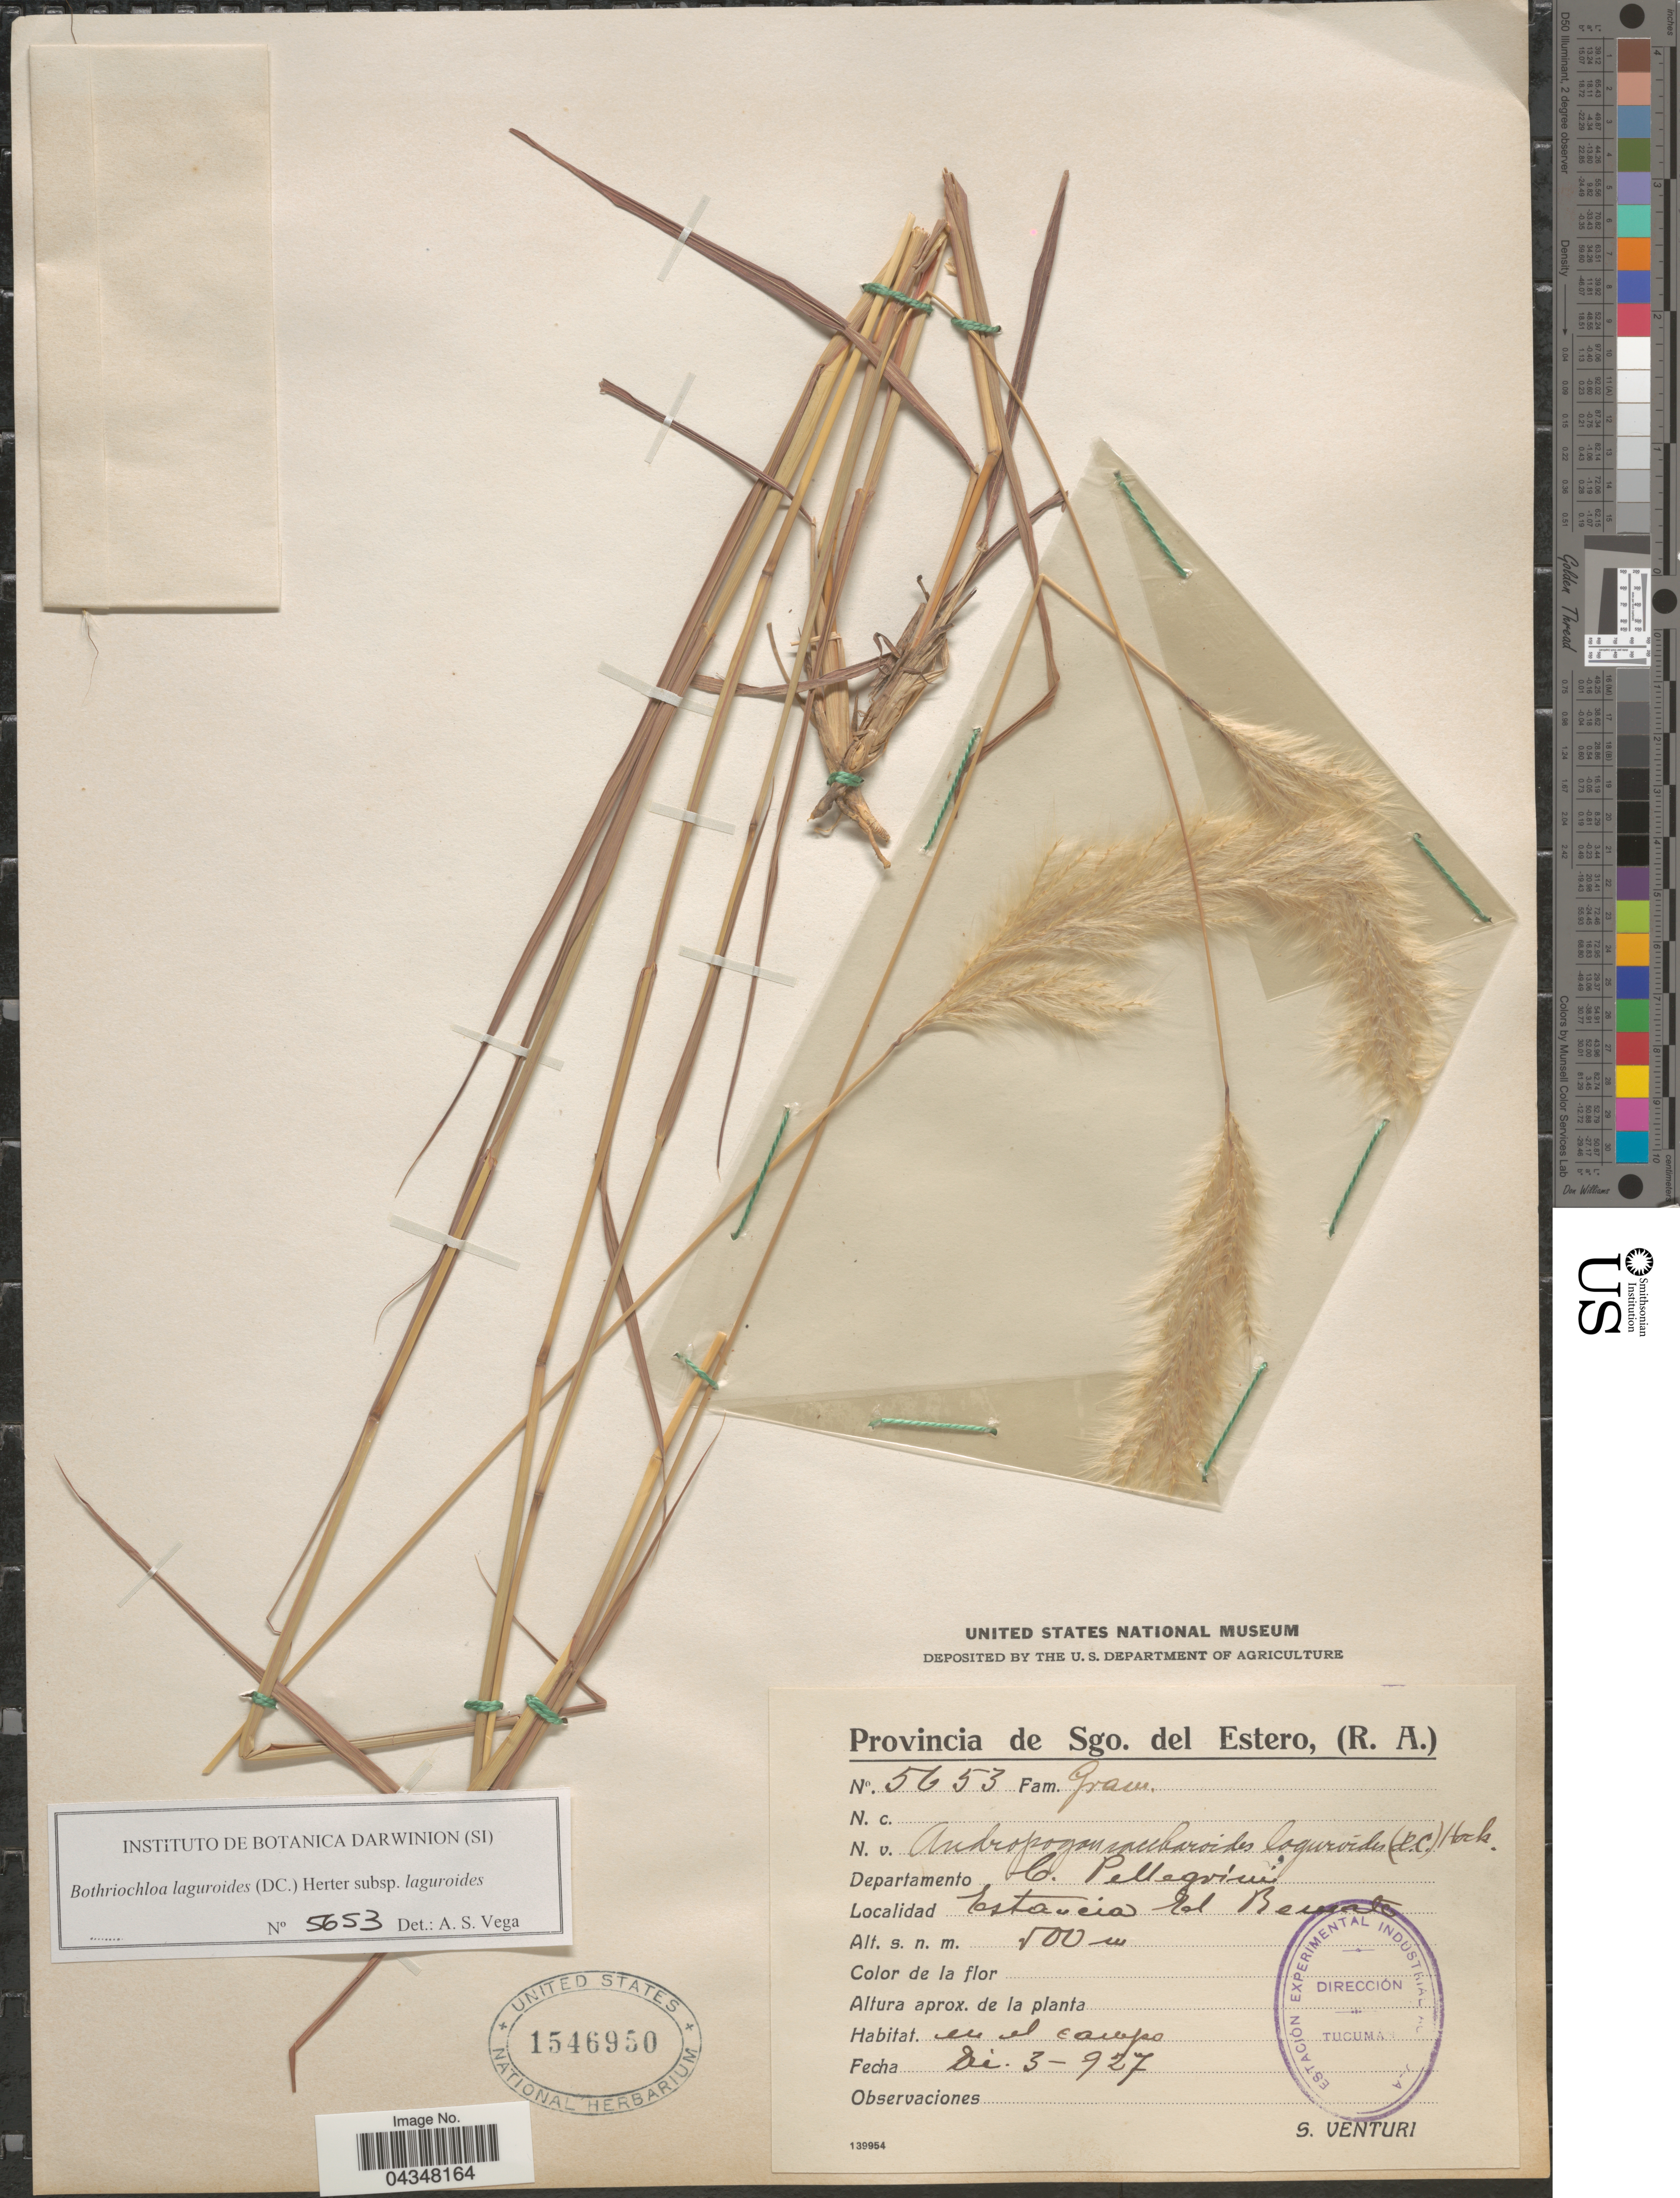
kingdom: Plantae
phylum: Tracheophyta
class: Liliopsida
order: Poales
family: Poaceae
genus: Bothriochloa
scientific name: Bothriochloa laguroides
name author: (DC.) Herter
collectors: S. Venturi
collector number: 5653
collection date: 1927-12-03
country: Argentina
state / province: Santiago del Estero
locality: Departamento C. Pellegrini. Estancia El Remate.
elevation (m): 500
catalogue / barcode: US 1546950